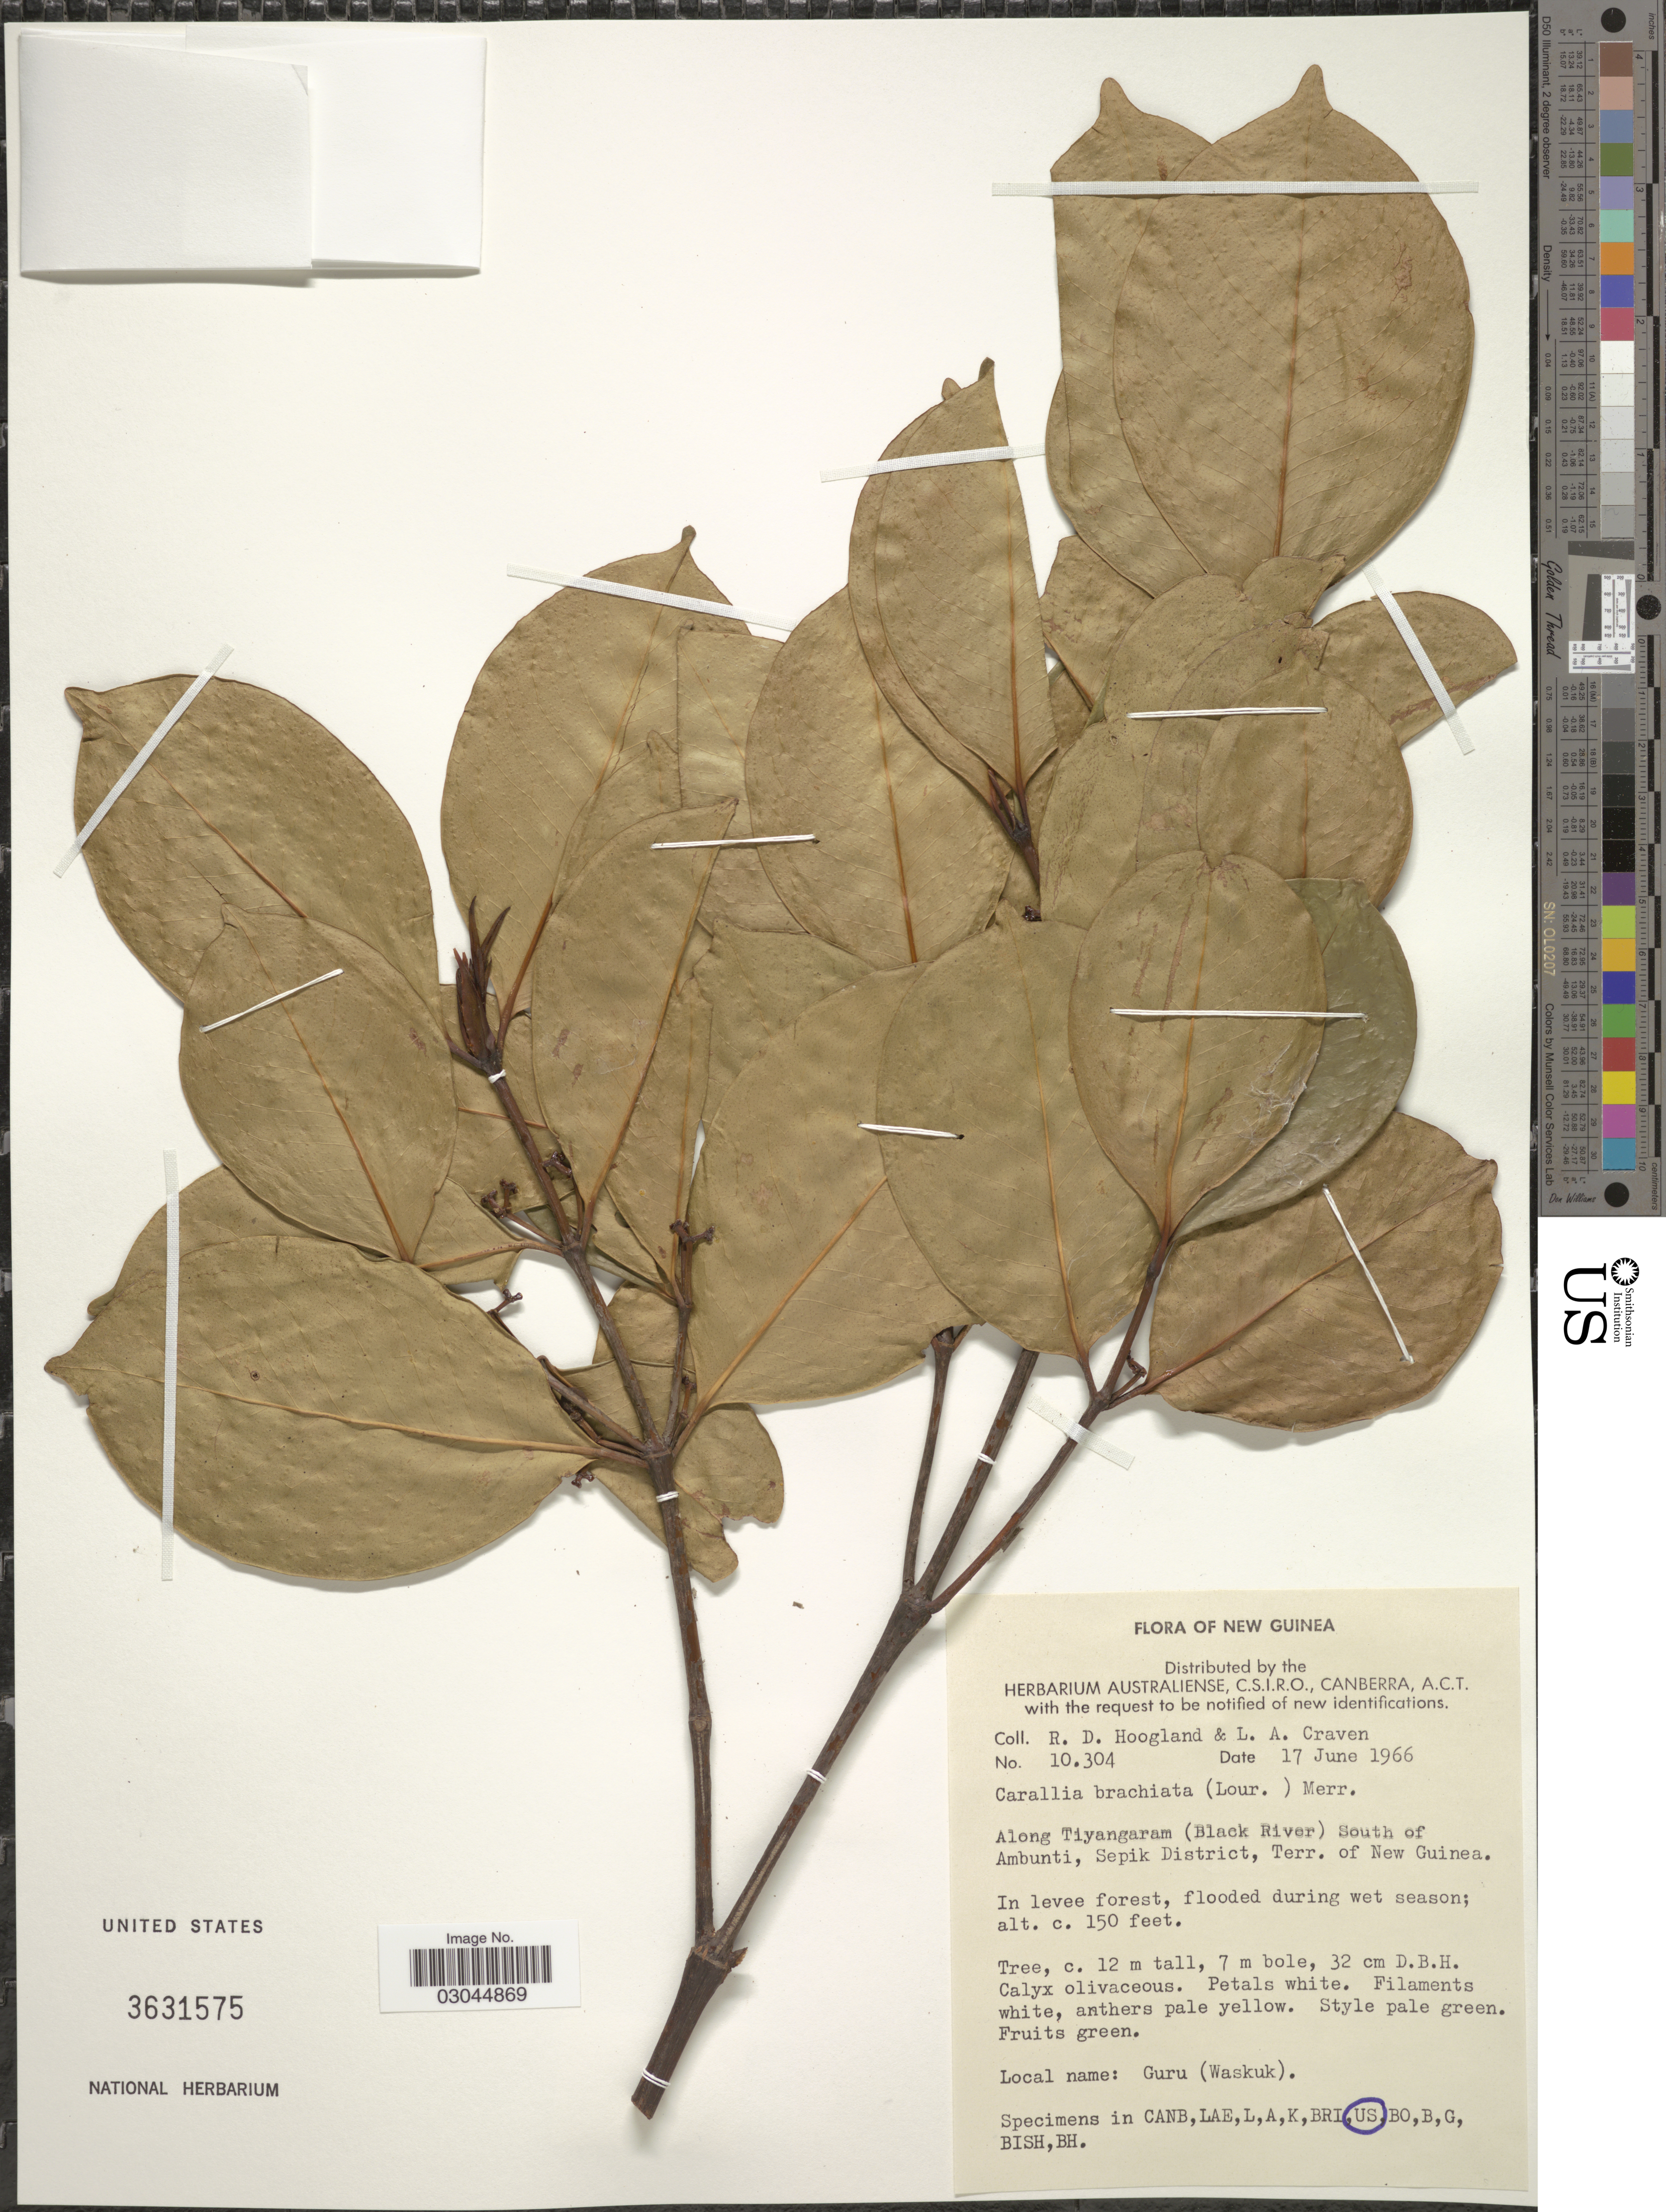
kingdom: Plantae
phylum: Tracheophyta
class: Magnoliopsida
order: Malpighiales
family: Rhizophoraceae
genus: Carallia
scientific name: Carallia brachiata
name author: (Lour.) Merr.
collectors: R. D. Hoogland & L. A. Craven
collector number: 10304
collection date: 1966-06-17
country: Papua New Guinea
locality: New Guinea. Along Tiyangaram (Black River) South of Ambunti, Sepik District, Terr. of New Guinea.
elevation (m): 46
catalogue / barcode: US 3631575